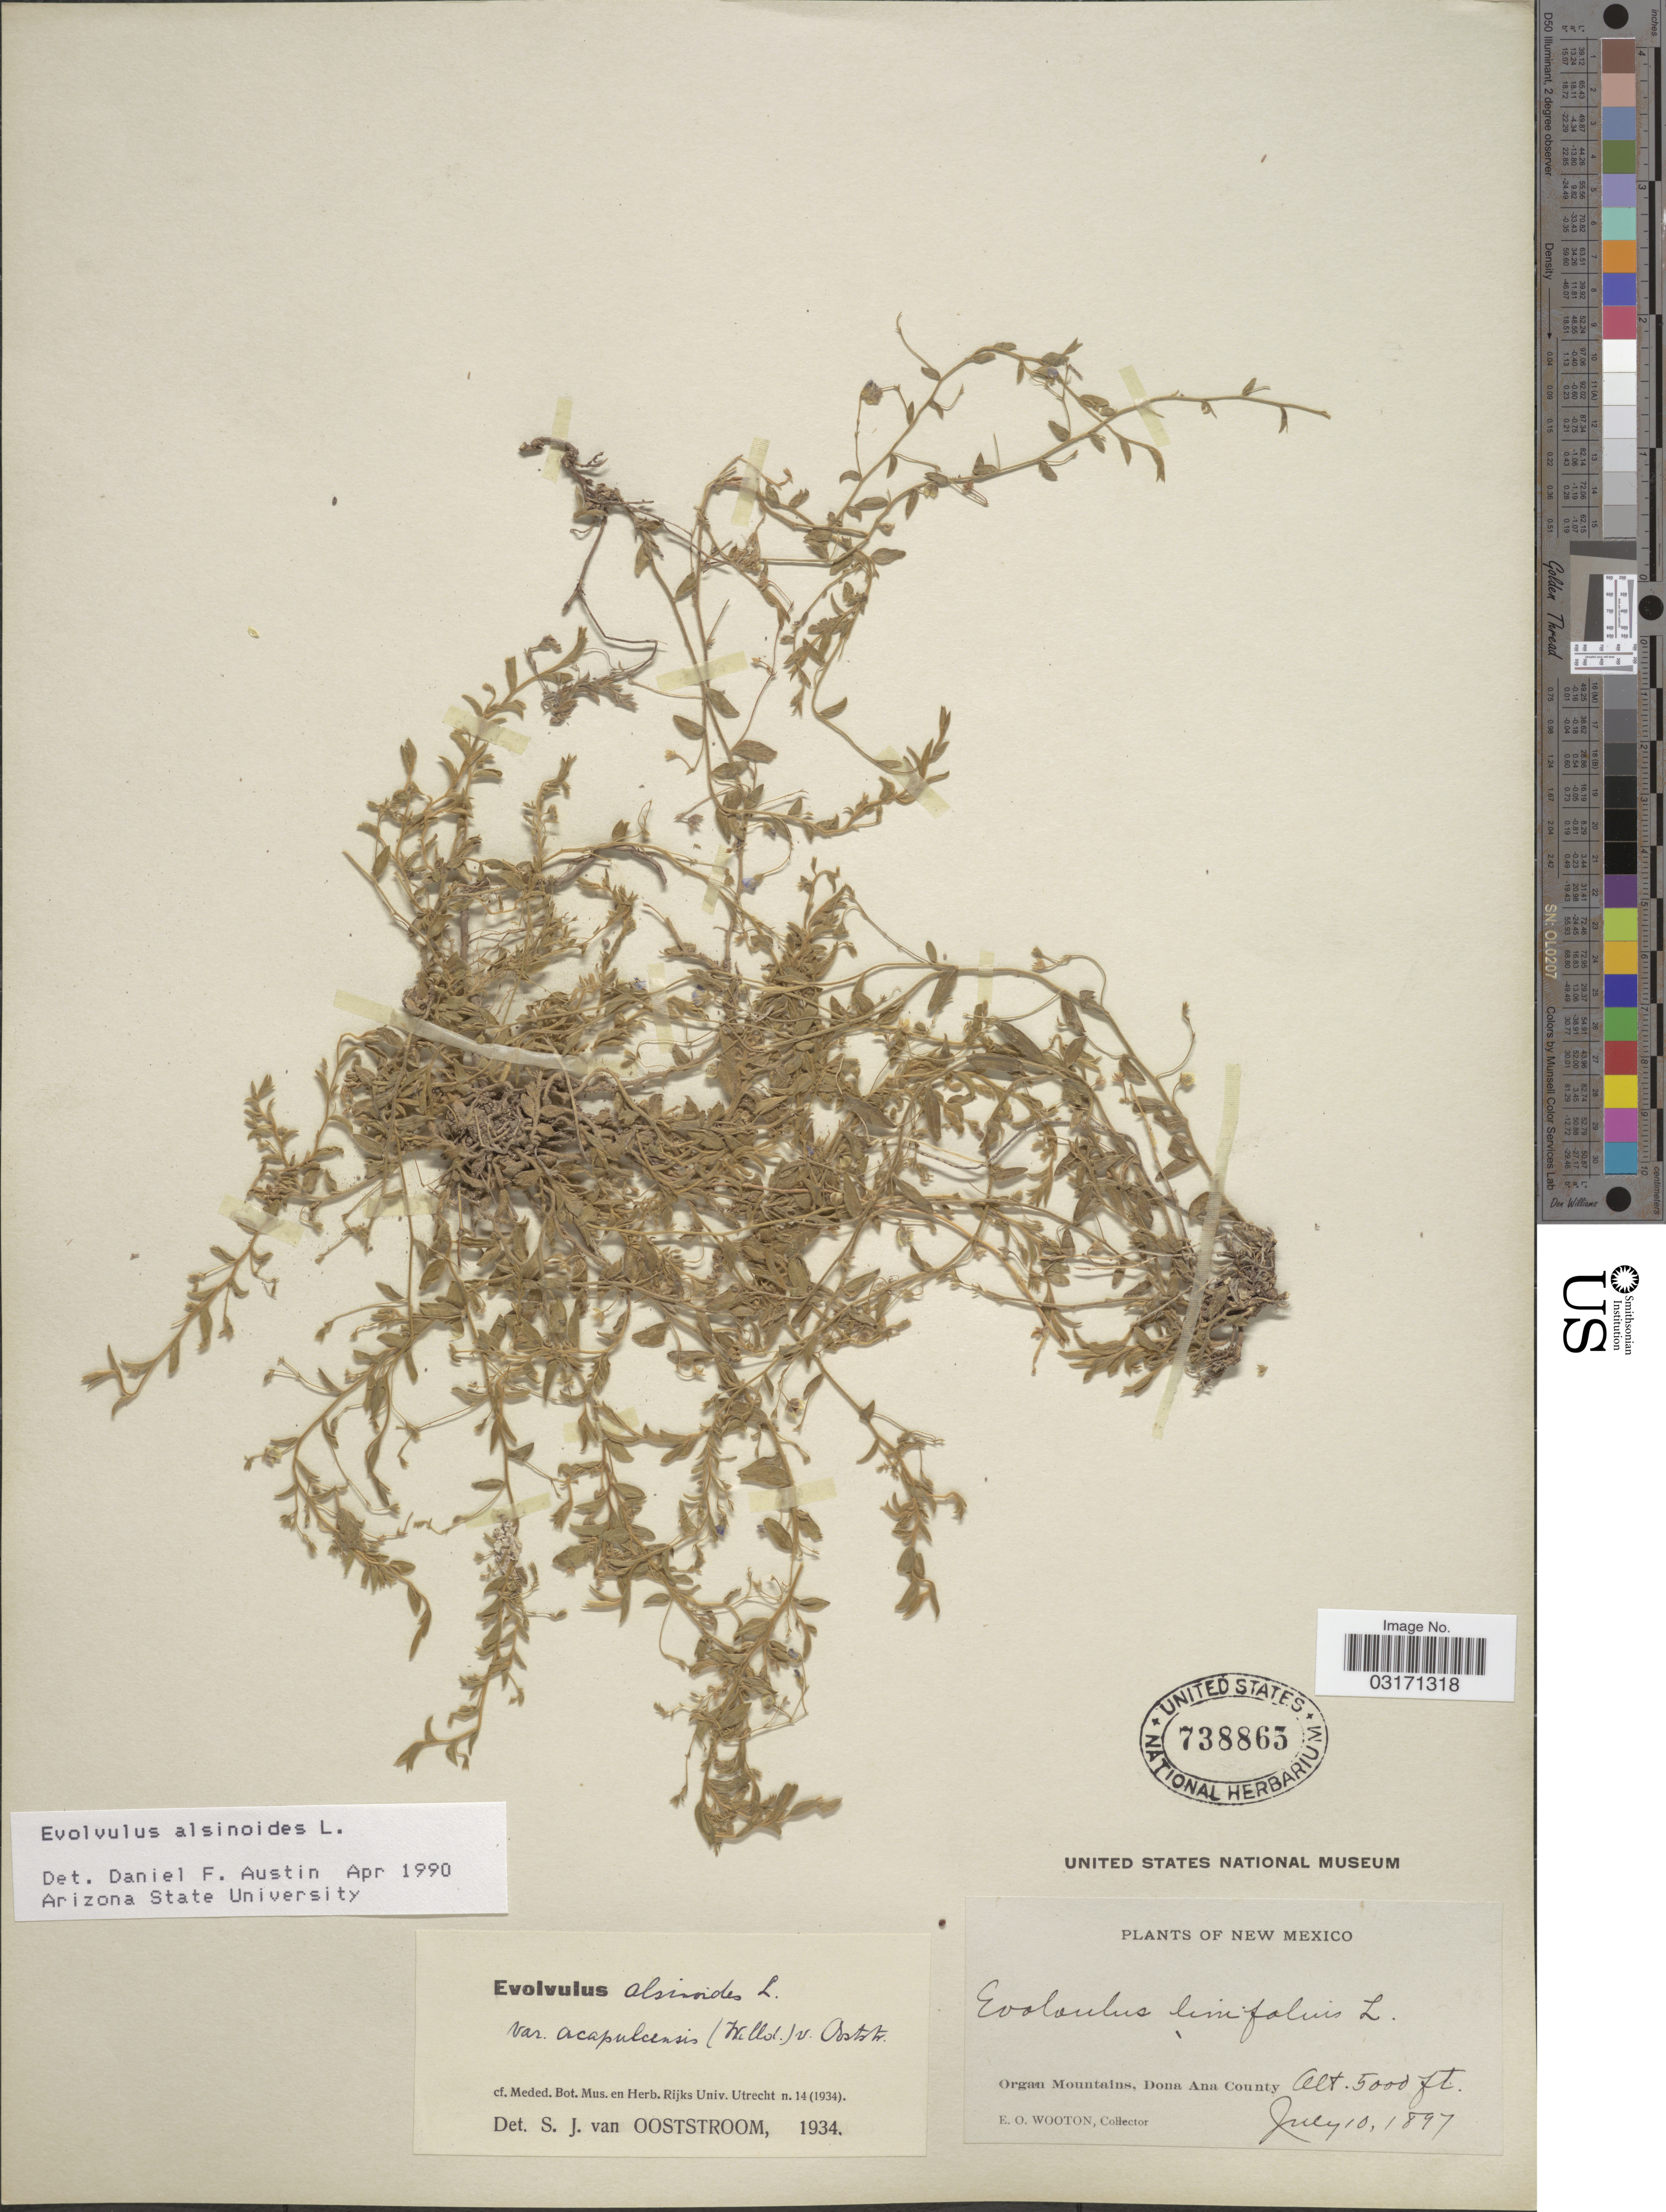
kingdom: Plantae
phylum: Tracheophyta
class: Magnoliopsida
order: Solanales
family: Convolvulaceae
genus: Evolvulus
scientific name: Evolvulus alsinoides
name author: (L.) L.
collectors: E. O. Wooton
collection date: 1897-07-10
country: United States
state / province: New Mexico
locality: Organ Mountains, Dona Ana County.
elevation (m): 1524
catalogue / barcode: US 738865